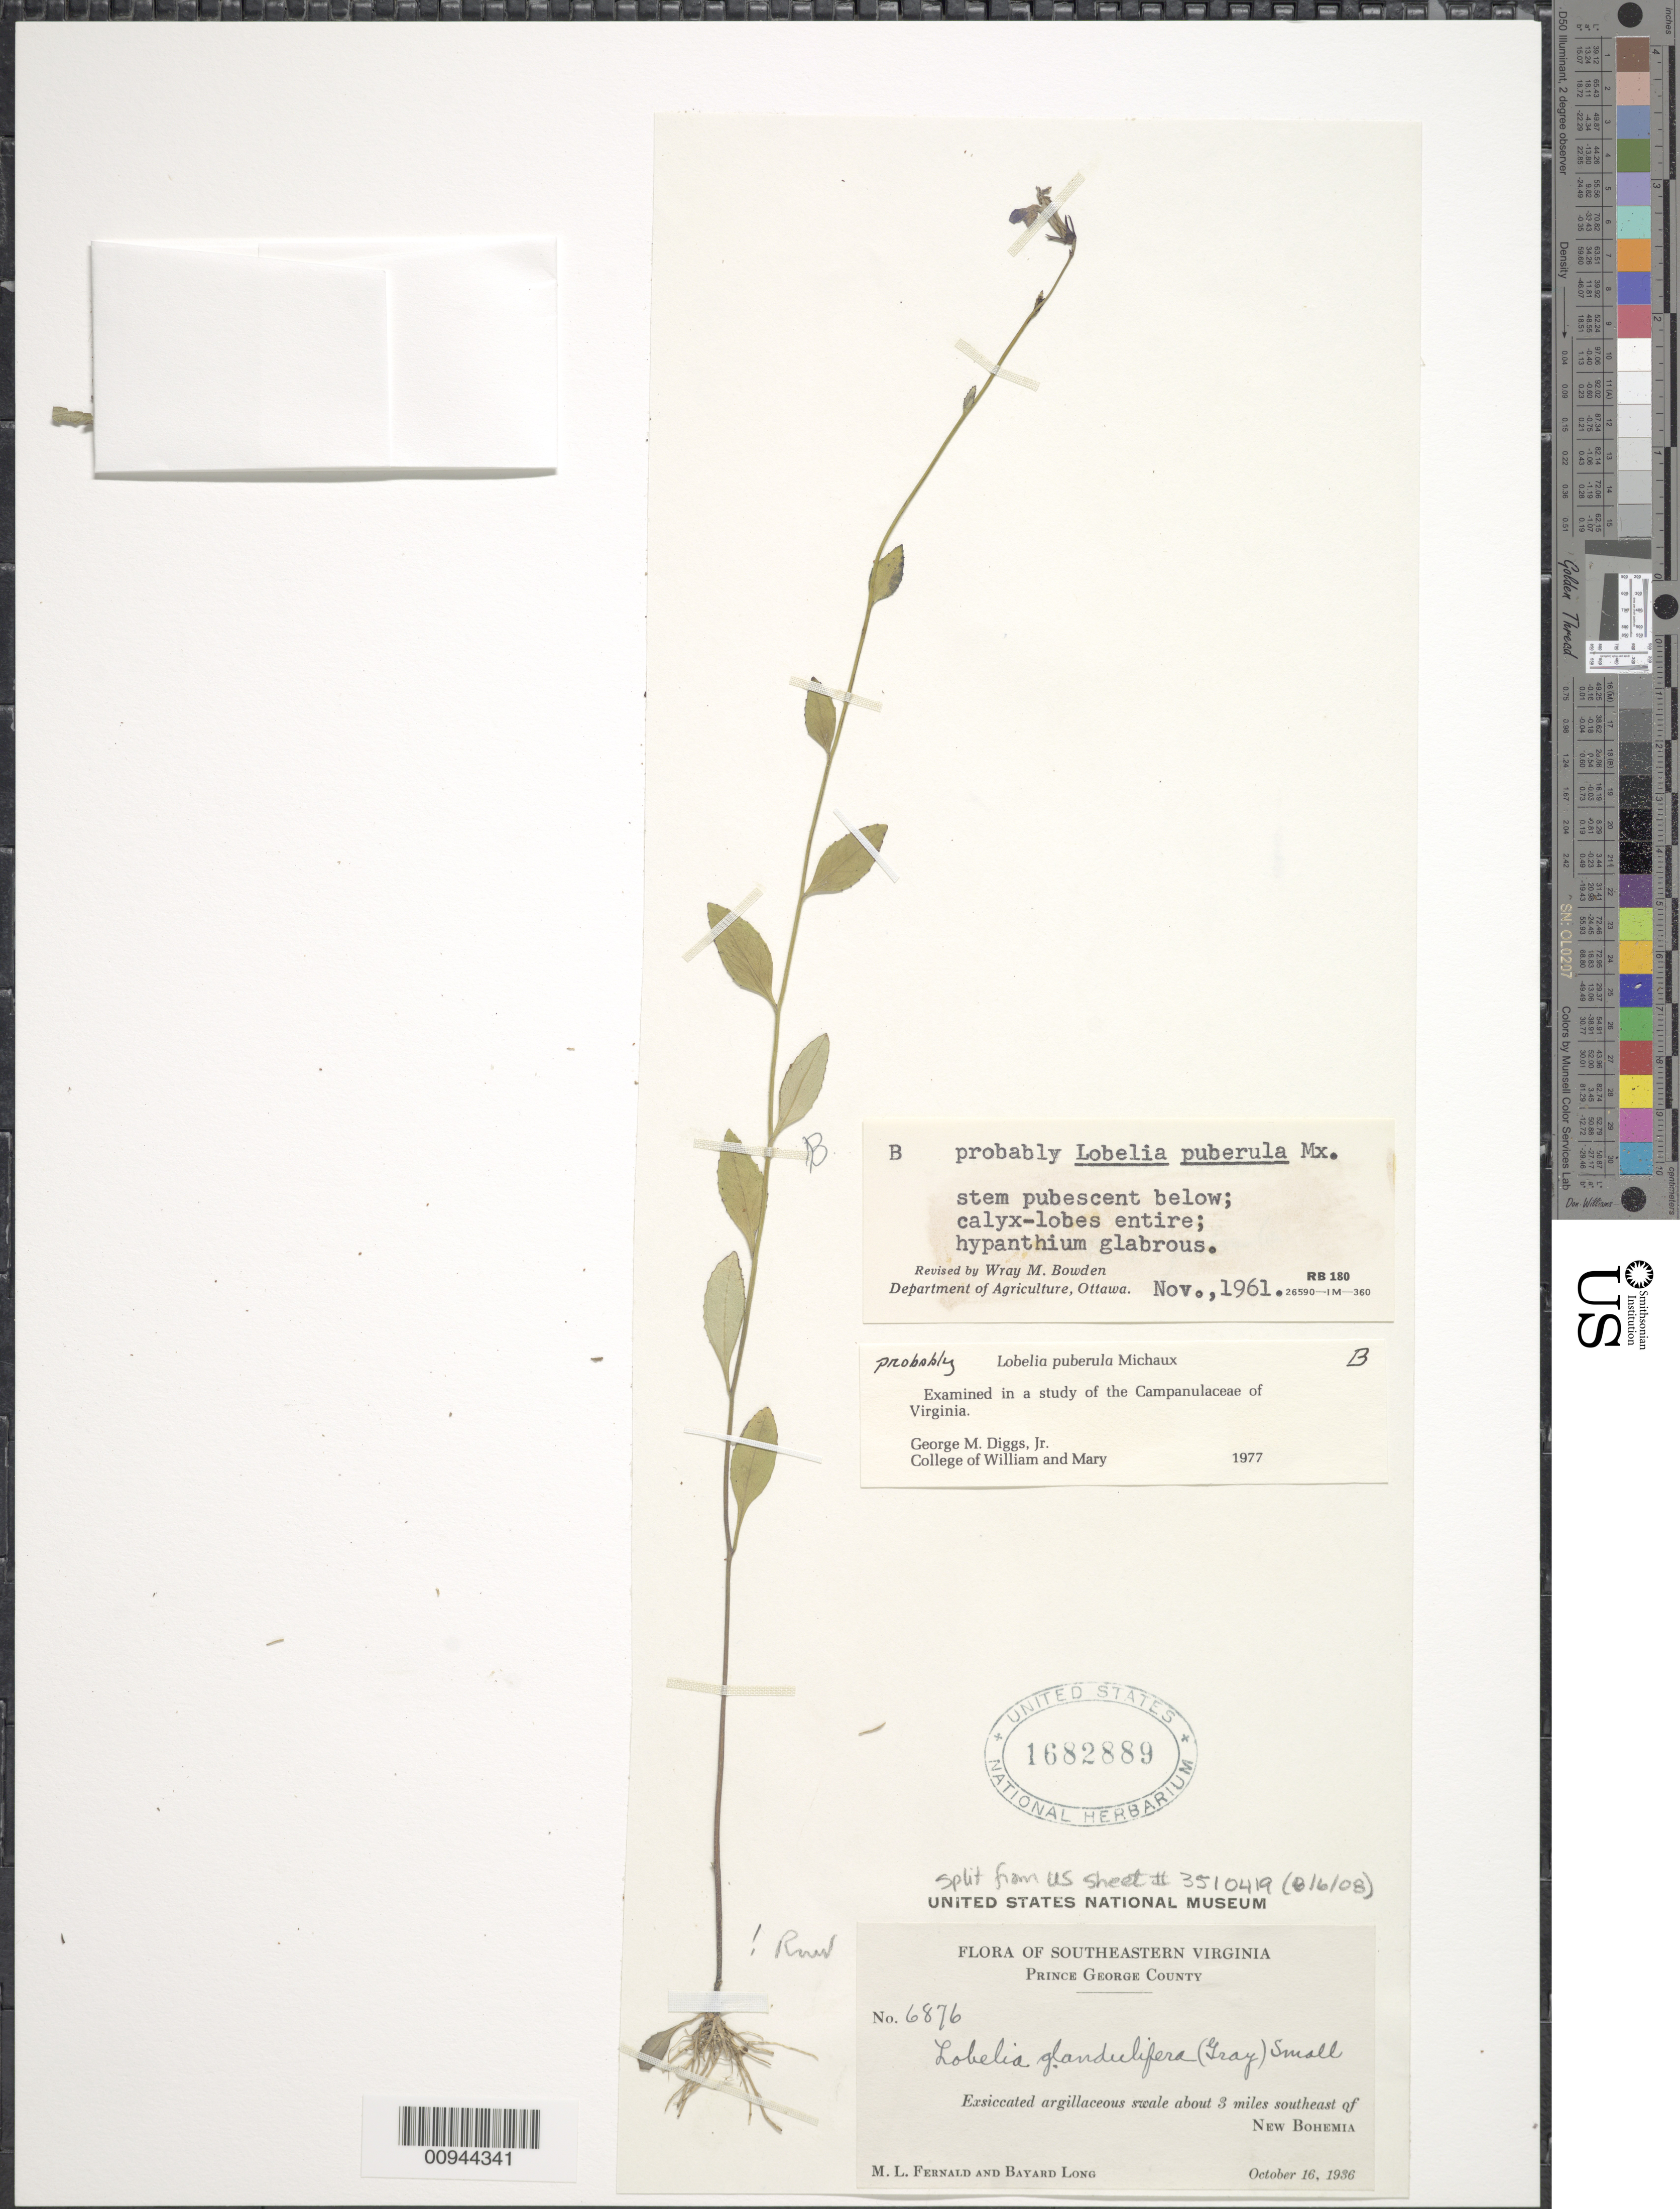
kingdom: Plantae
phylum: Tracheophyta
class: Magnoliopsida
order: Asterales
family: Campanulaceae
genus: Lobelia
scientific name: Lobelia puberula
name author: Michx.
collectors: M. L. Fernald & B. H. Long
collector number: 6876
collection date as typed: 16 Oct 1936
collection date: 1936-10-16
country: United States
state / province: Virginia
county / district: Prince George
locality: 3 miles southeast of New Bohemia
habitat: swale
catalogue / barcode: US 1682889